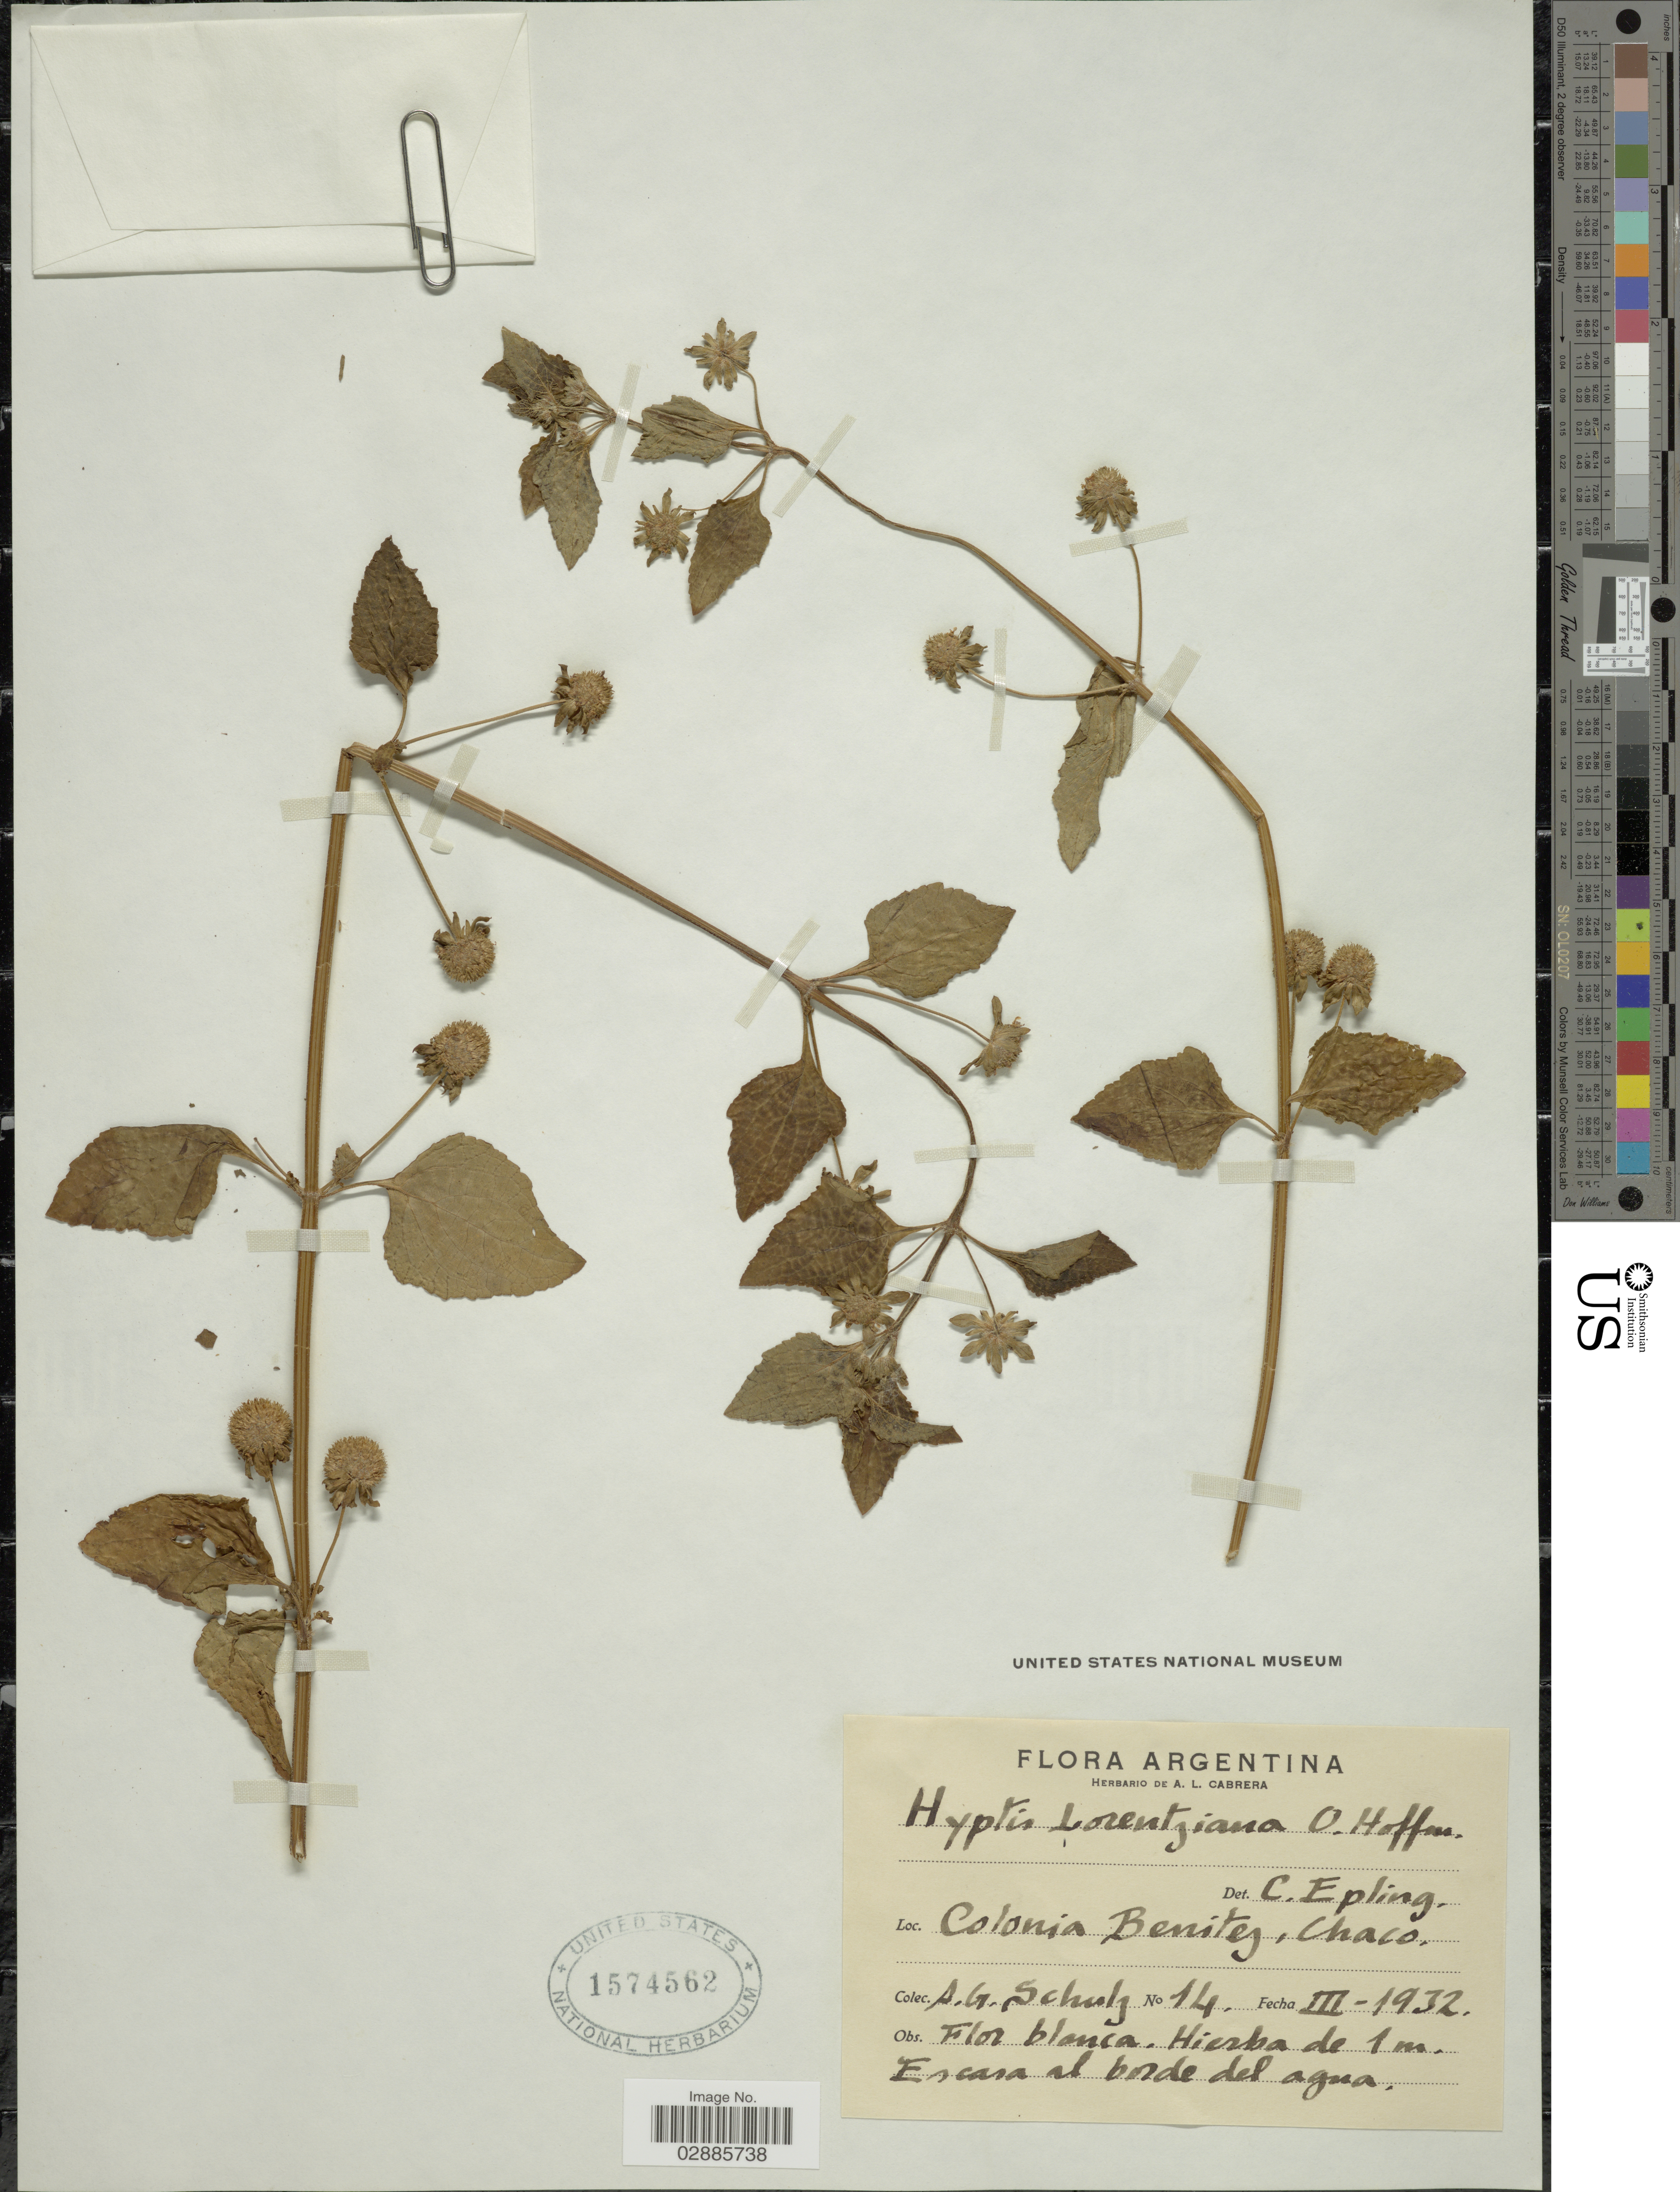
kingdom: Plantae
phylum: Tracheophyta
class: Magnoliopsida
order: Lamiales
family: Lamiaceae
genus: Hyptis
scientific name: Hyptis lorentziana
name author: O. Hoffm.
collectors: A. G. Schulz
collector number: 14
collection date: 1932-03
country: Argentina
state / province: Chaco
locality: Colonia Benitez.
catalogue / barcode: US 1574562